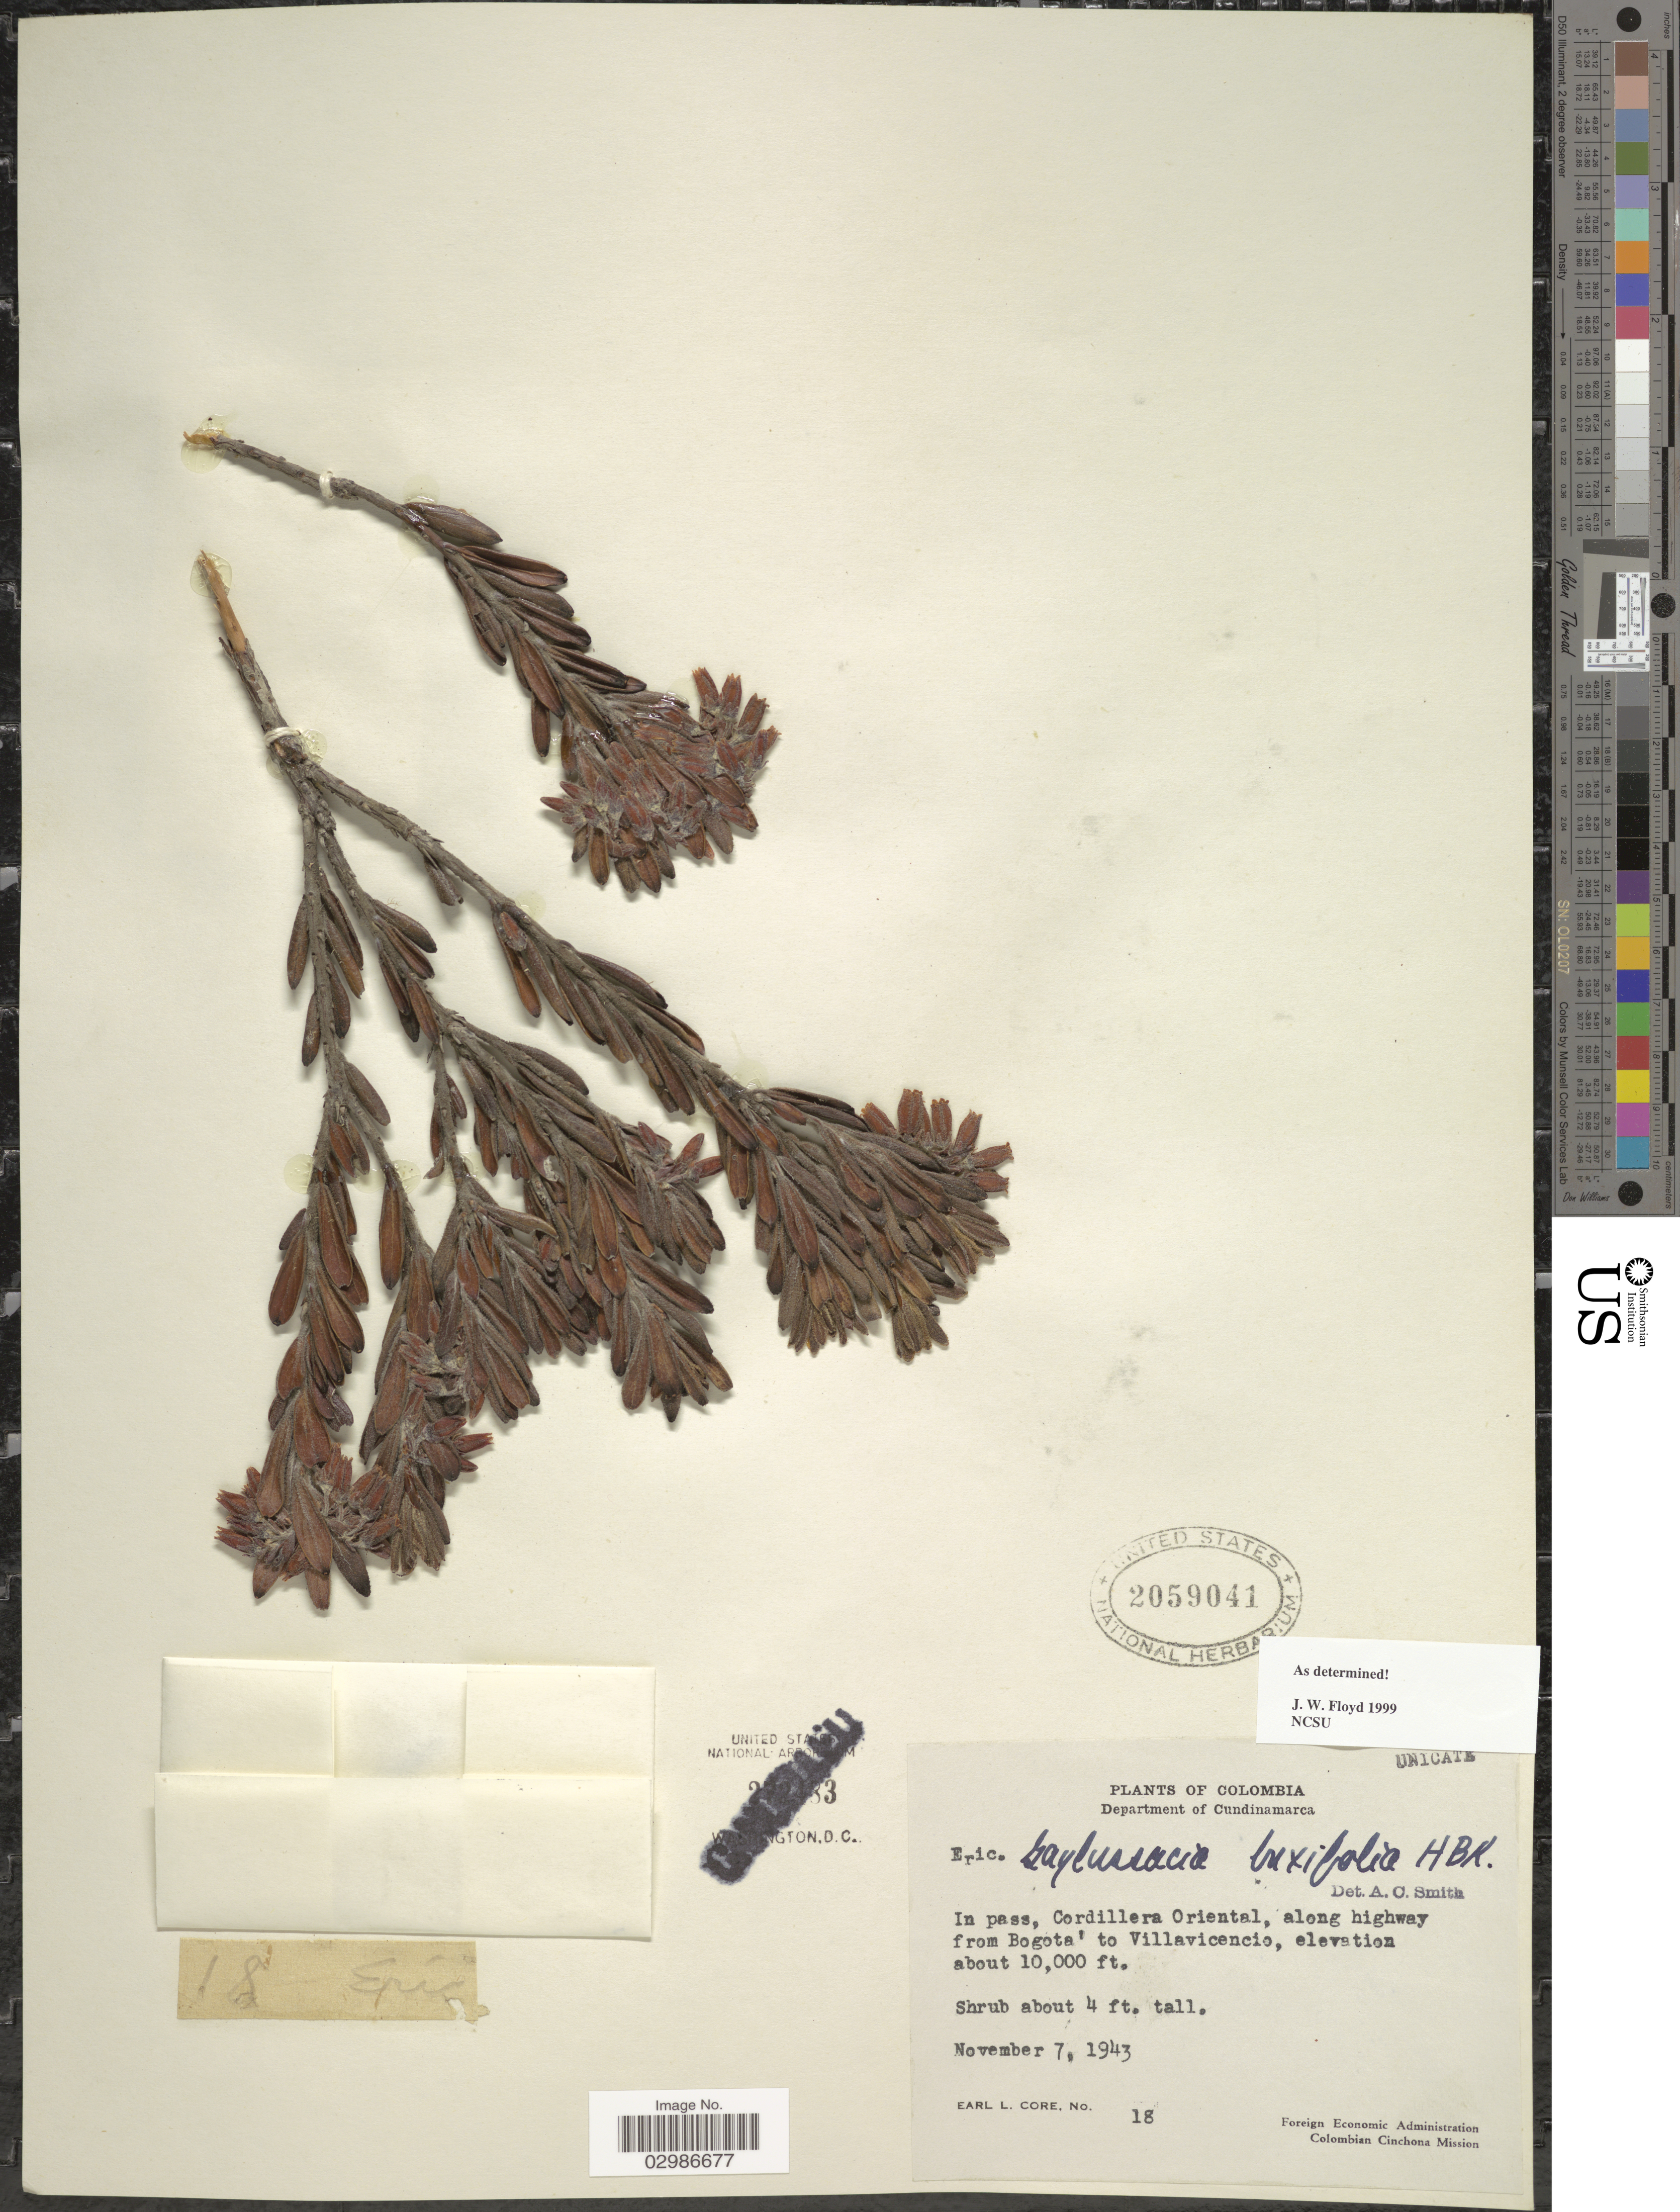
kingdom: Plantae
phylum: Tracheophyta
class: Magnoliopsida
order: Ericales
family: Ericaceae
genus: Gaylussacia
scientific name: Gaylussacia buxifolia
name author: Kunth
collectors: E. Core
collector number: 18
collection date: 1943-11-07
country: Colombia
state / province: Cundinamarca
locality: Department of Cundinamarca, In pass, Cordillera Oriental, along highway from Bogota' to Villavicencio.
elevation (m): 3048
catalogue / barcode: US 2059041